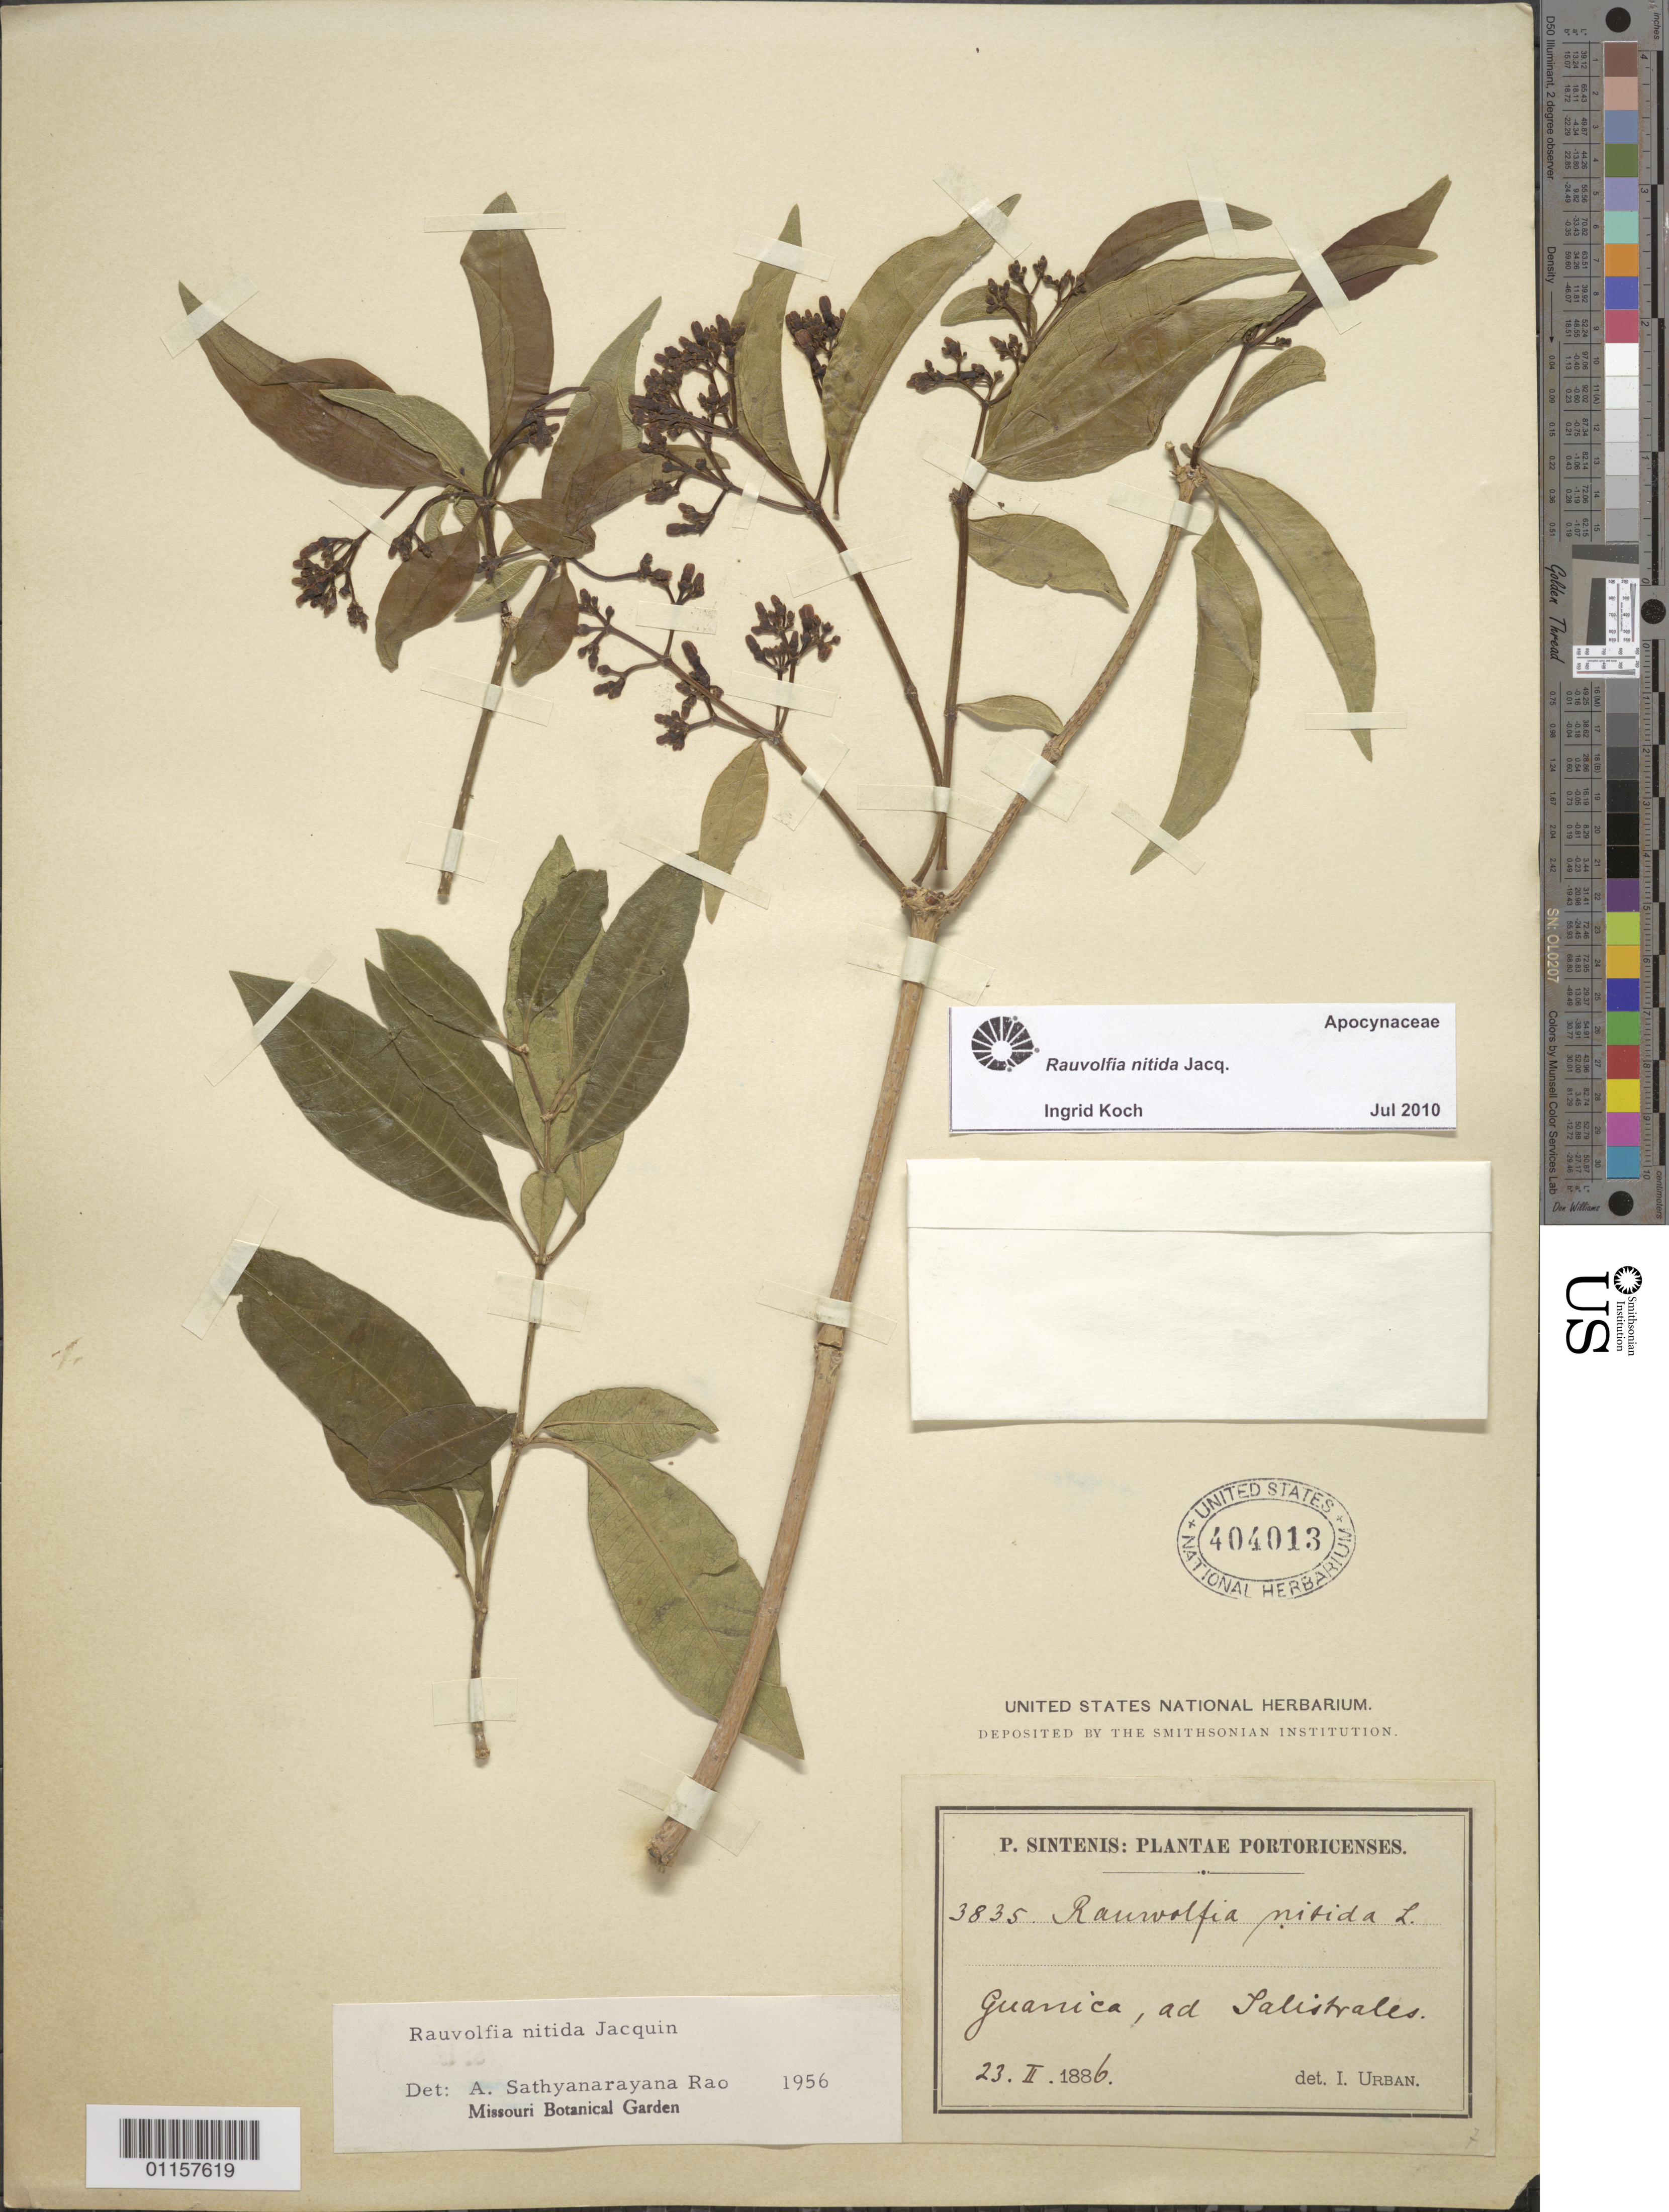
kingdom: Plantae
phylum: Tracheophyta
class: Magnoliopsida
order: Gentianales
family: Apocynaceae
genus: Rauvolfia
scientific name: Rauvolfia nitida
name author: Jacq.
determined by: Koch, I.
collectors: P. Sintenis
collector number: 3835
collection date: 1886-02-23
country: Puerto Rico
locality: Guánica, ad Salistrales [?].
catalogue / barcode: US 404013